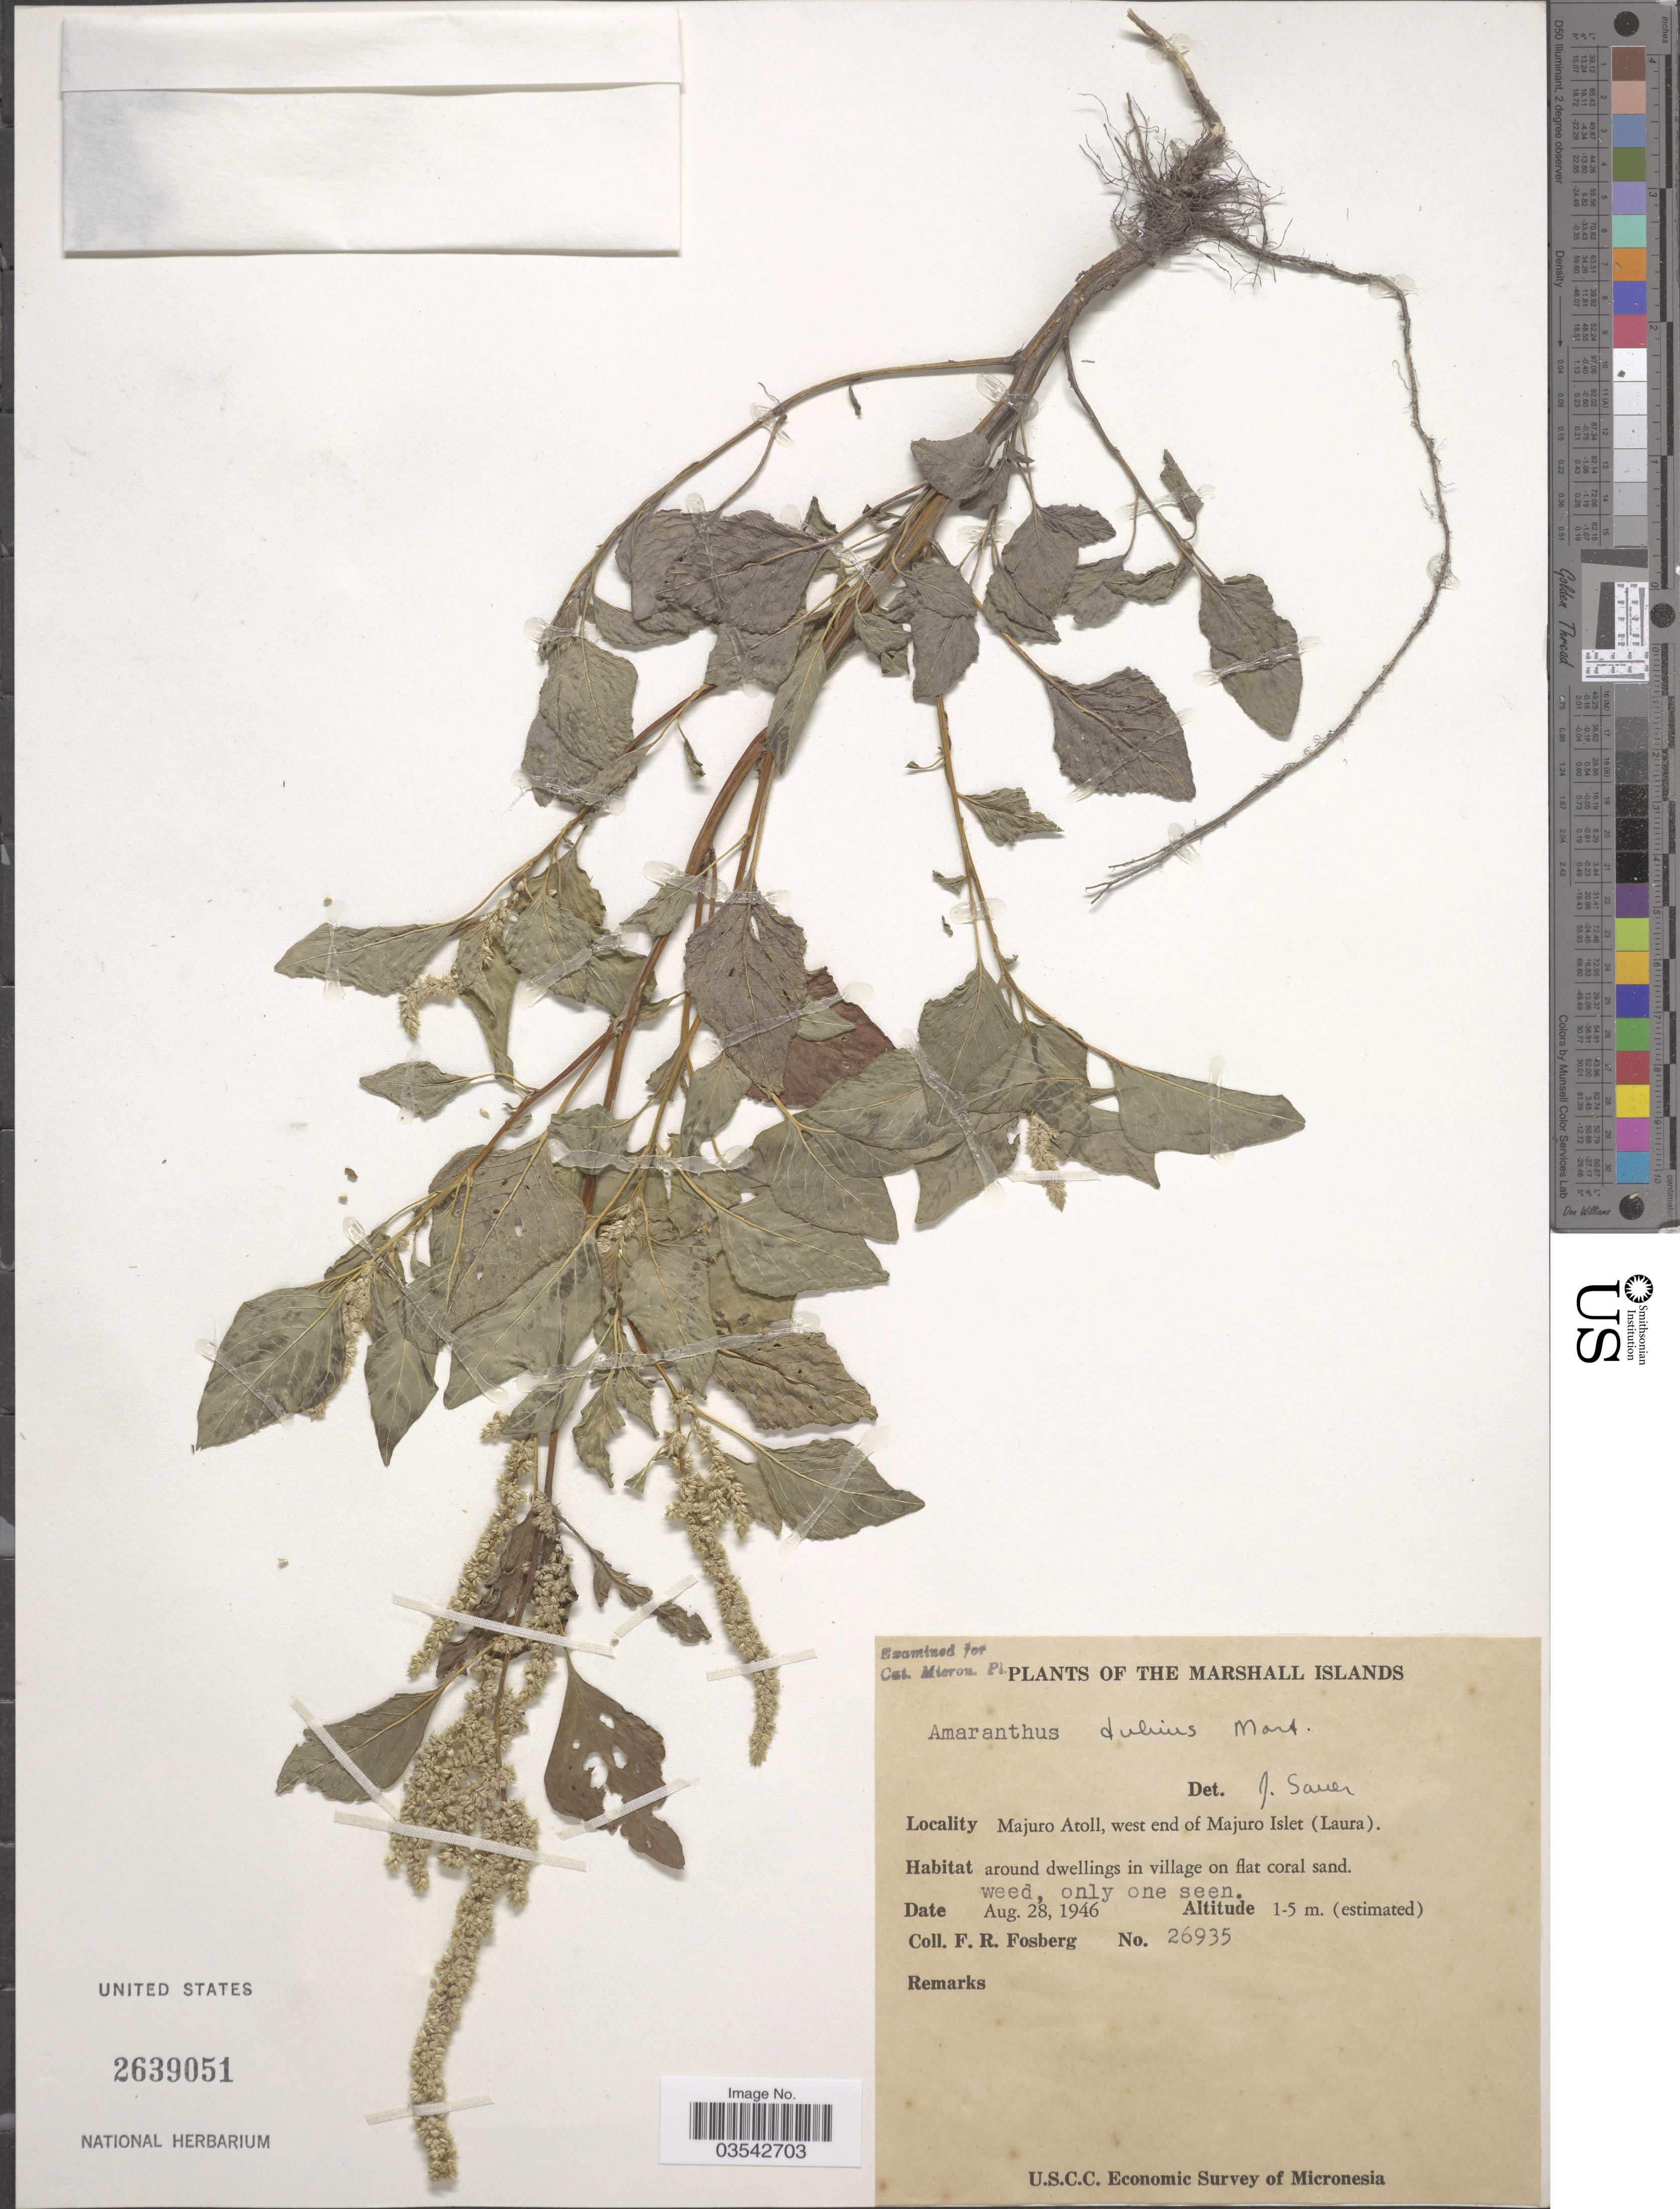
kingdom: Plantae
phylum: Tracheophyta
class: Magnoliopsida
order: Caryophyllales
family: Amaranthaceae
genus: Amaranthus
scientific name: Amaranthus dubius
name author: Mart. ex Thell.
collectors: F. R. Fosberg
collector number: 26935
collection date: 1946-08-28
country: Marshall Islands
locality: Majuro Atoll, west end of Majuro Islet (Laura).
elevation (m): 1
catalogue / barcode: US 2639051